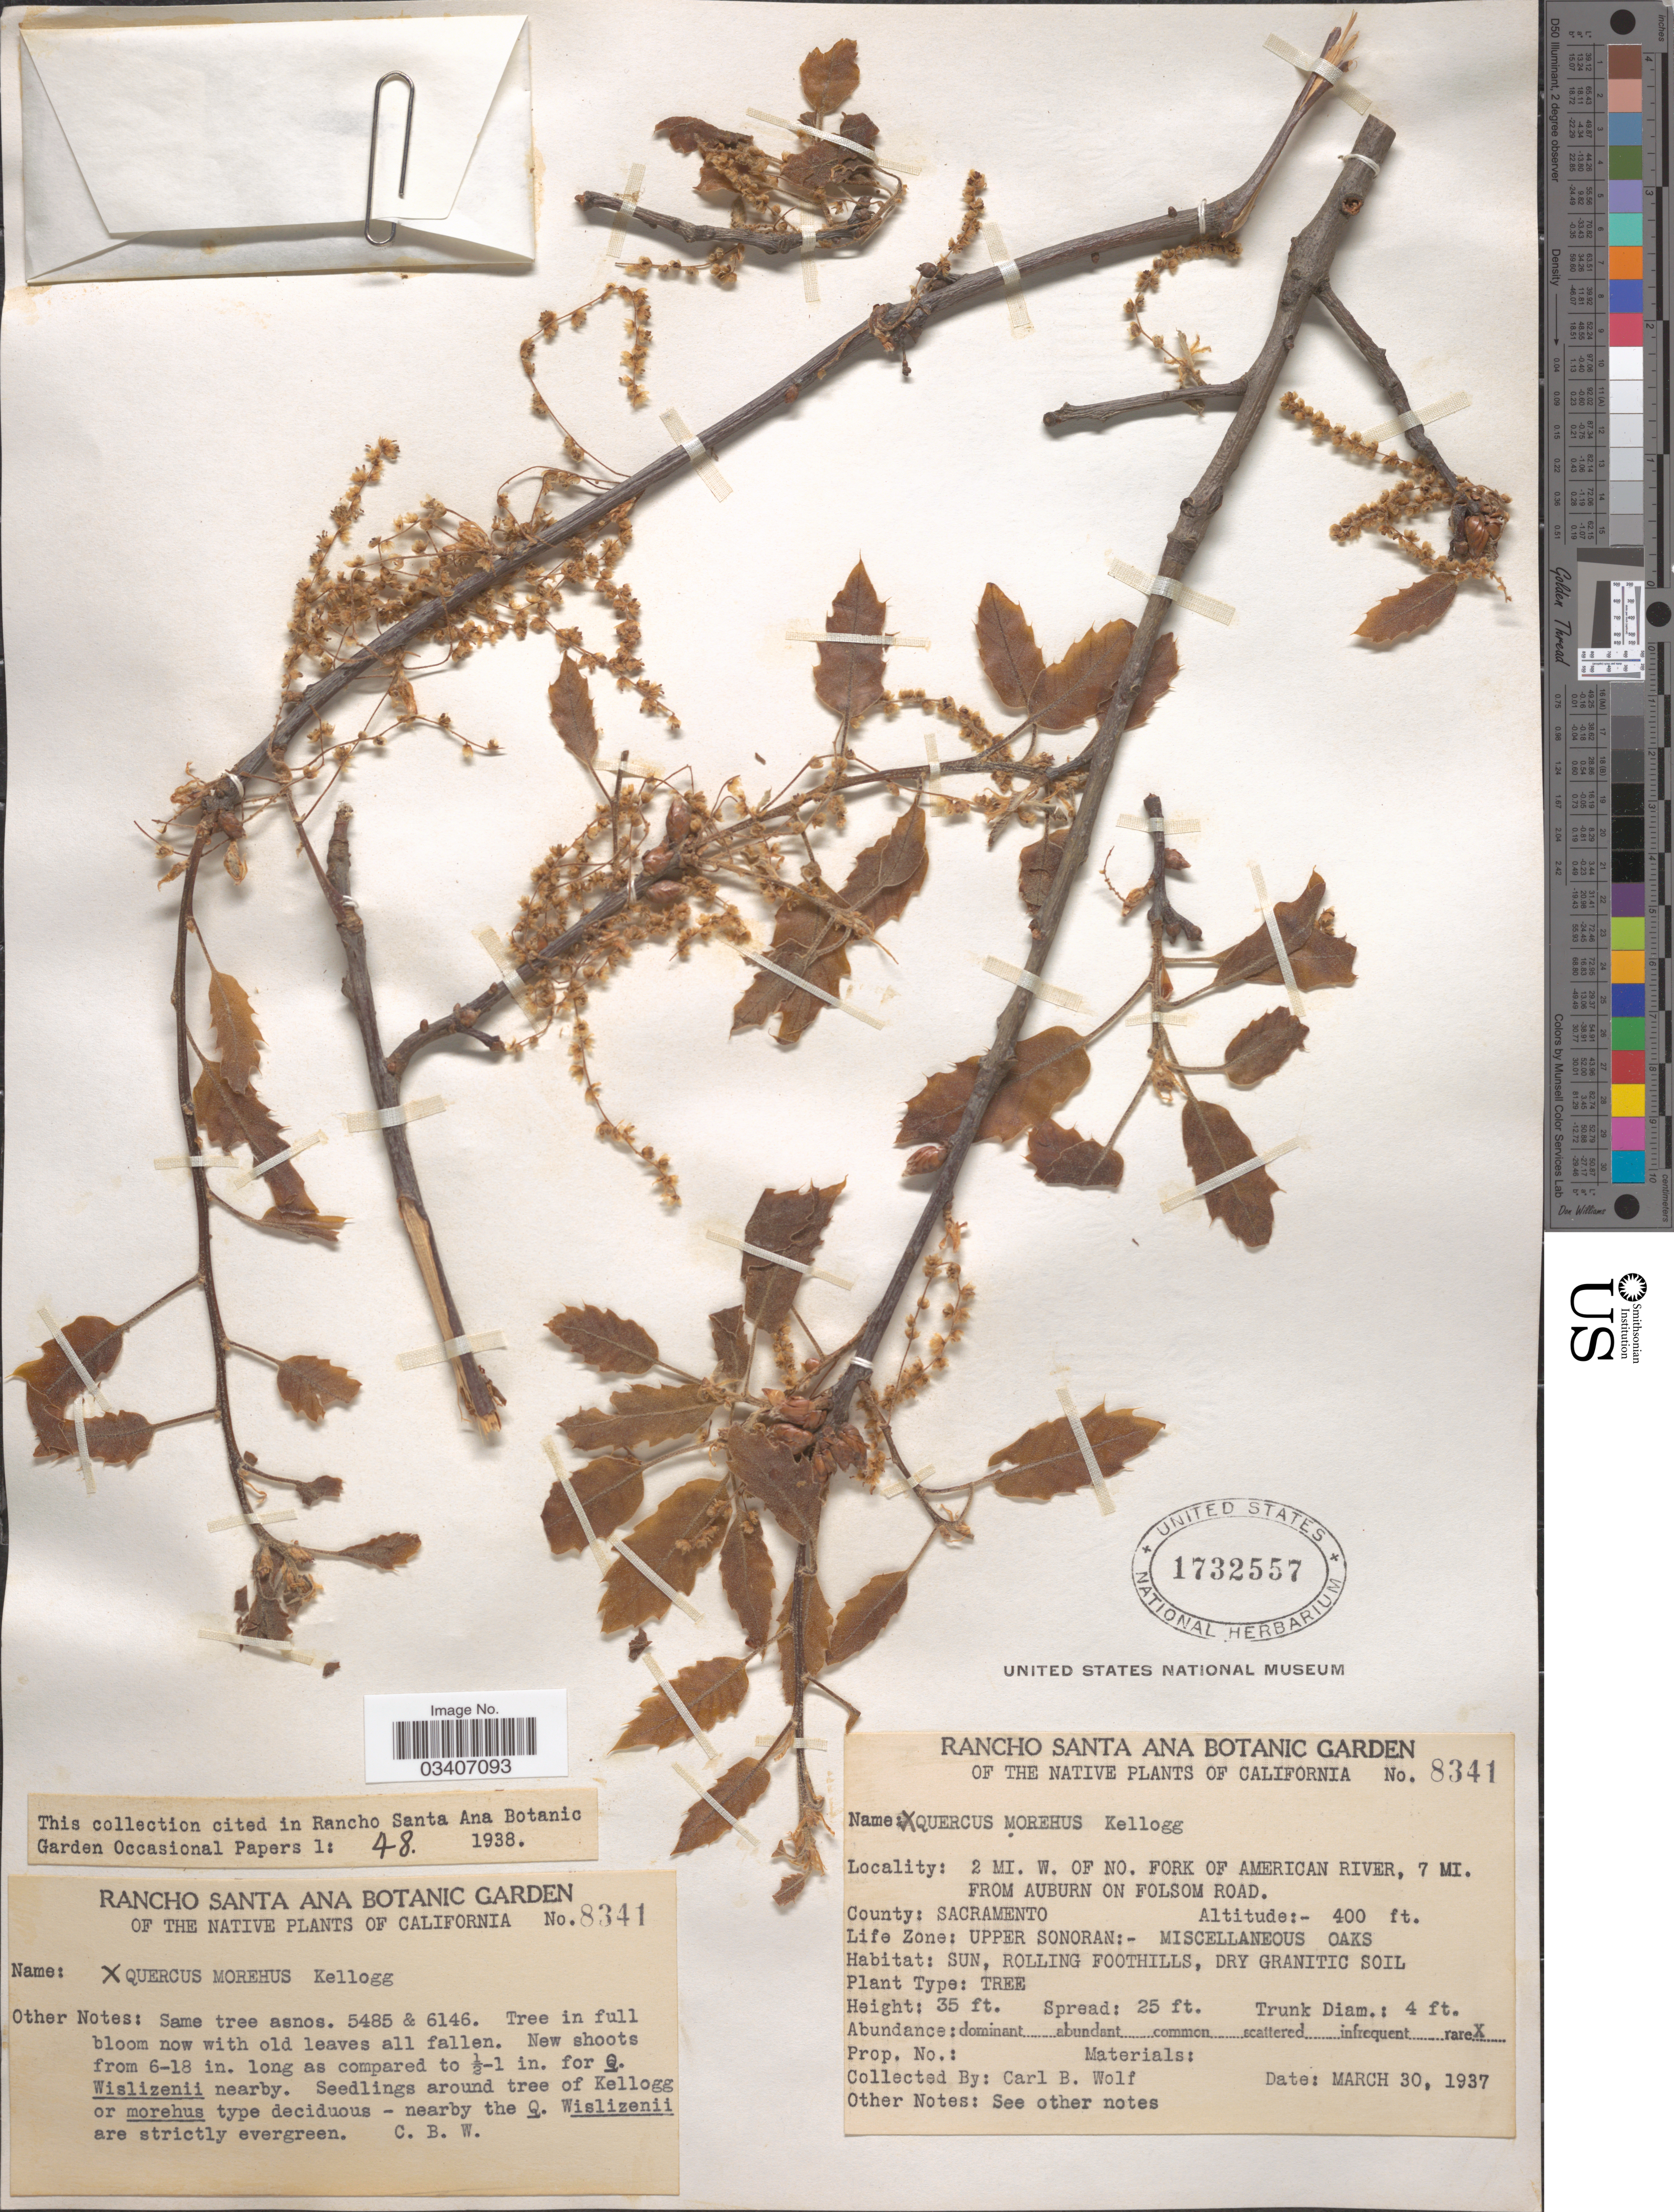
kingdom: Plantae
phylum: Tracheophyta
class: Magnoliopsida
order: Fagales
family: Fagaceae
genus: Quercus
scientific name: Quercus x moreha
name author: Kellogg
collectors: C. B. Wolf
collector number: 8341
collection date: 1937-03-30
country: United States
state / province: California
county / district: Sacramento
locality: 2 mi. W. of No. Fork of American River, 7 mi. from Auburn on Folsom Road. County: Sacramento. Life Zone: Upper Sonoran: - Miscellaneous Oaks.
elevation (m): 122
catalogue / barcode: US 1732557